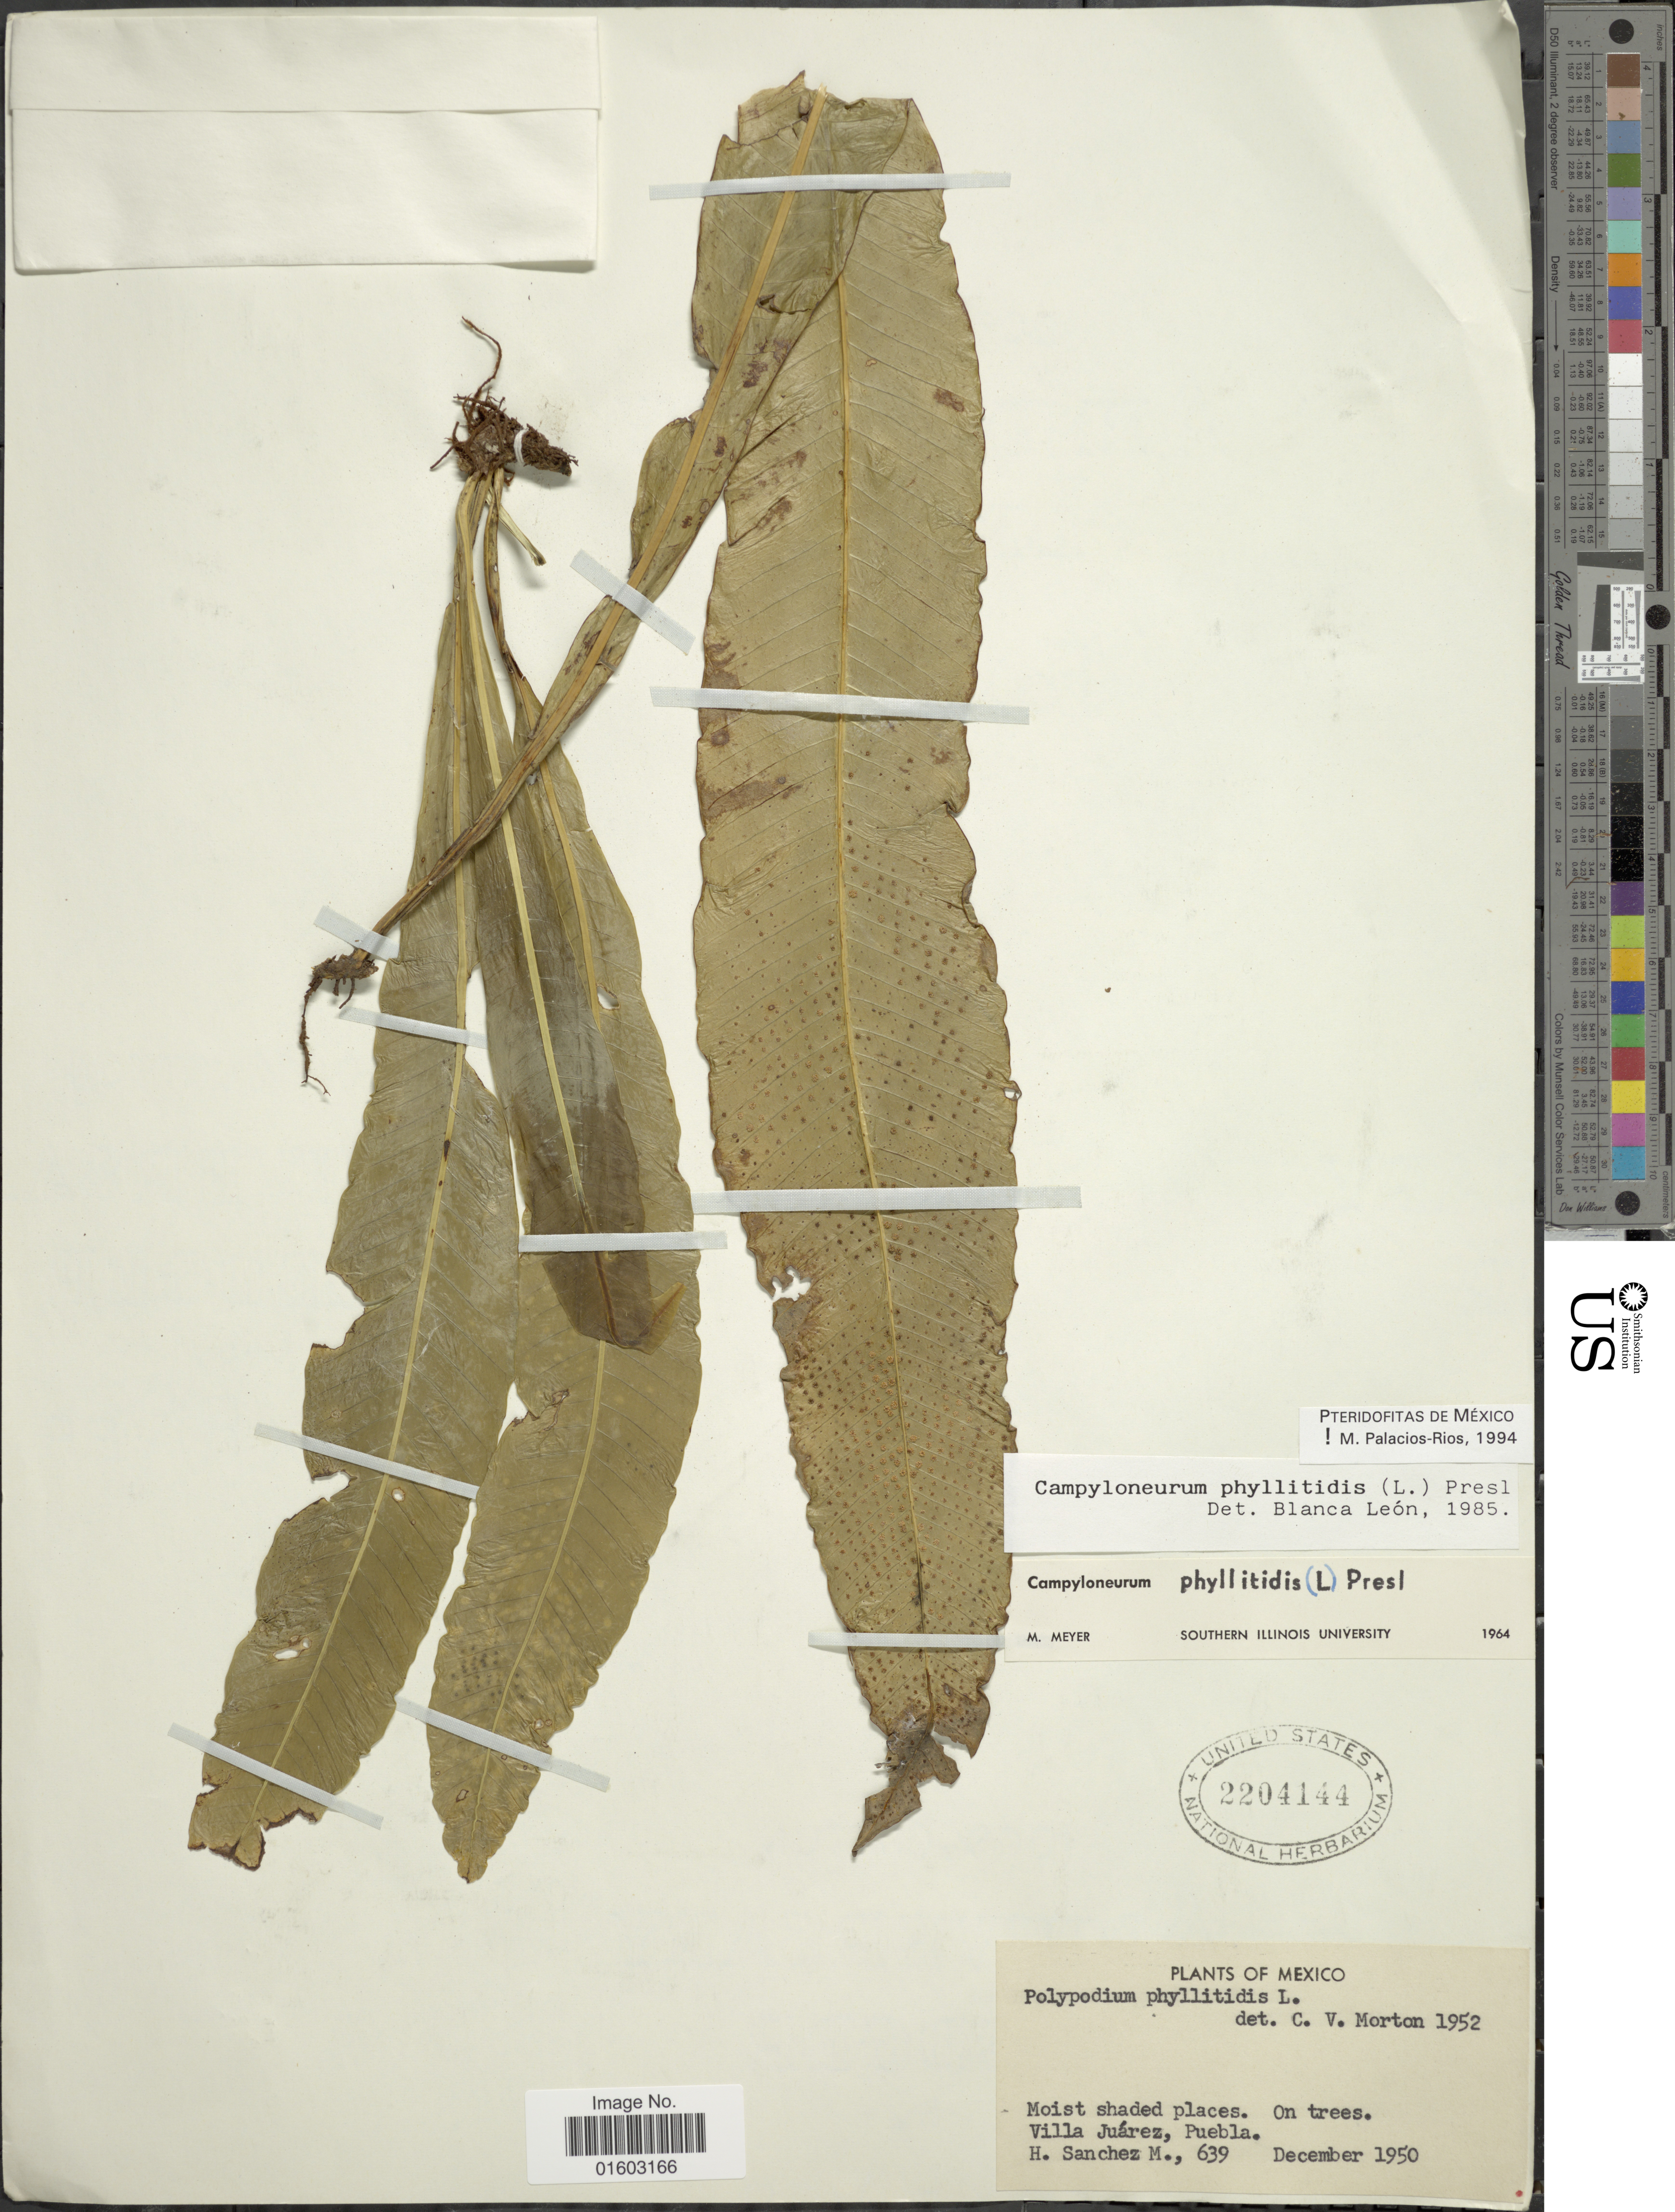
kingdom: Plantae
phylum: Tracheophyta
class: Polypodiopsida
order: Polypodiales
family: Polypodiaceae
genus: Campyloneurum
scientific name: Campyloneurum phyllitidis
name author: (L.) C. Presl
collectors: H. Sánchez-Mejorada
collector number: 639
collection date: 1950-12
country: Mexico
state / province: Puebla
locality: Villa Juarez, Puebla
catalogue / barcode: US 2204144